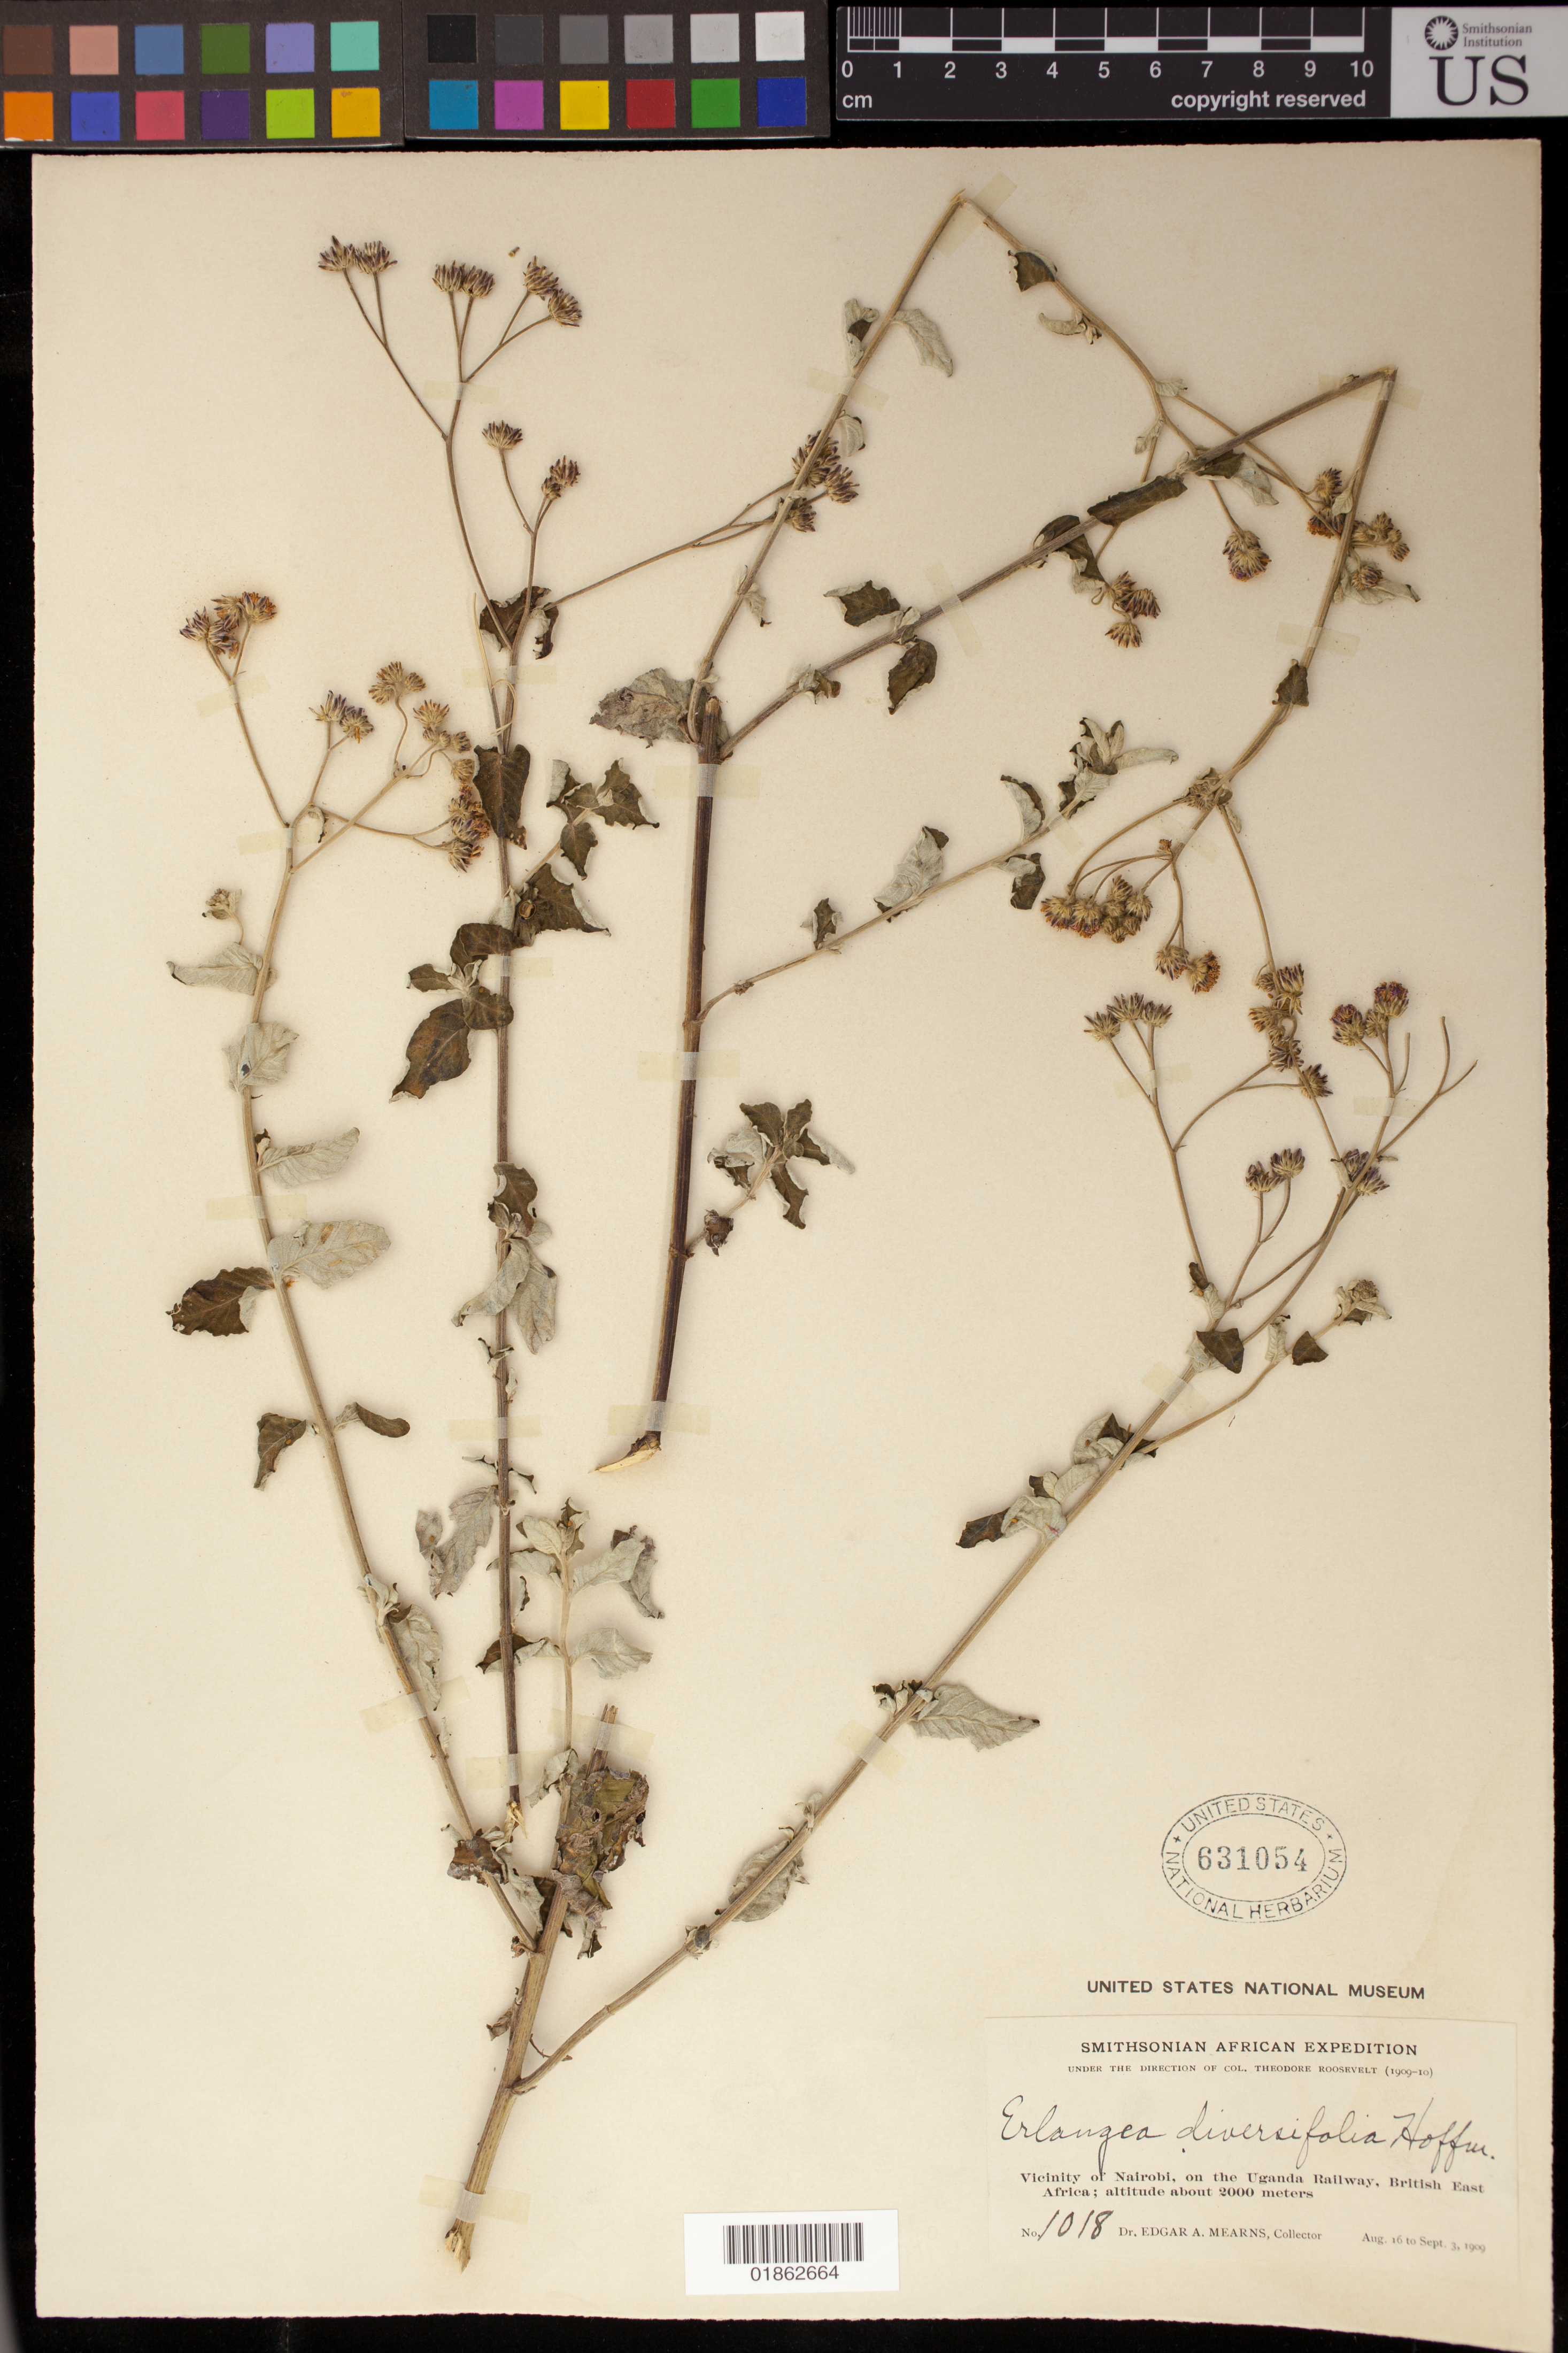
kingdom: Plantae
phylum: Tracheophyta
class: Magnoliopsida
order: Asterales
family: Asteraceae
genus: Erlangea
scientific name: Erlangea diversifolia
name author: O. Hoffm.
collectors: E. A. Mearns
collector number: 1018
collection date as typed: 16 Aug 1909 to 03 Sep 1909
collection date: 1909-08-16/1909-09-03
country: Kenya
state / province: Nairobi Area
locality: Vicinity of Nairobi, on the Uganda Railway, British East Africa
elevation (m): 2000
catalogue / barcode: US 631054